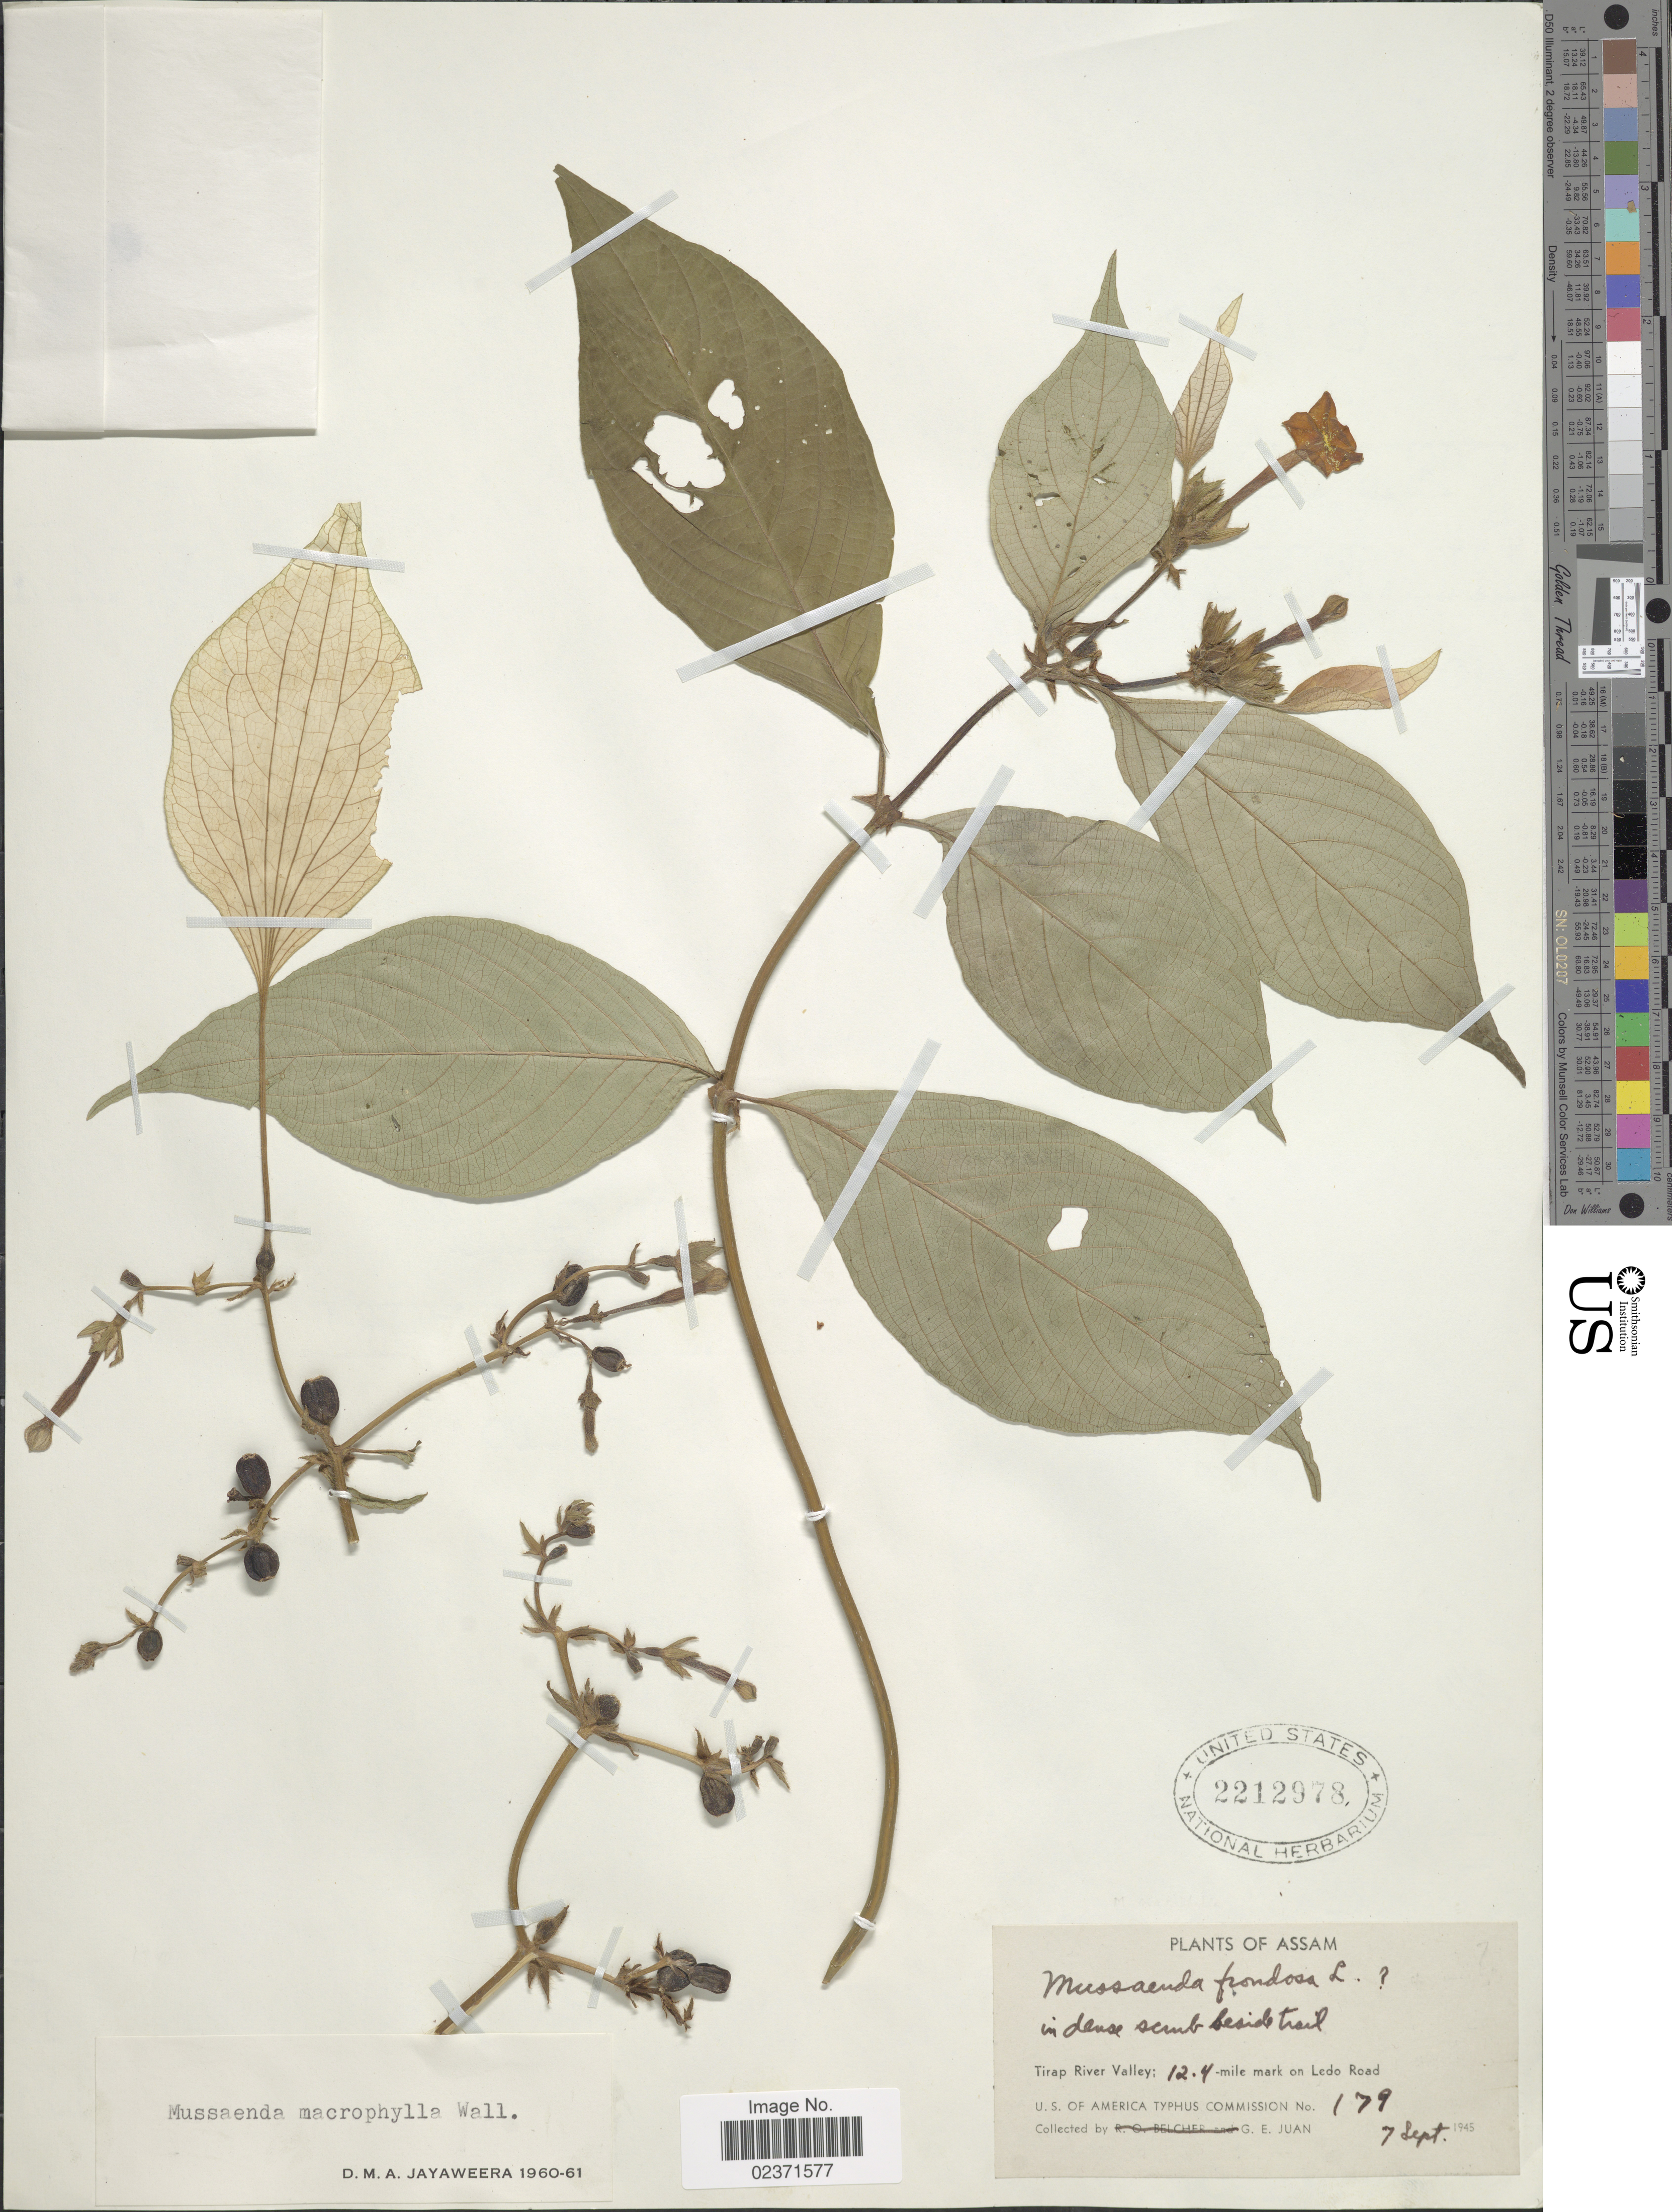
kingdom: Plantae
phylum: Tracheophyta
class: Magnoliopsida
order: Gentianales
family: Rubiaceae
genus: Mussaenda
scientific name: Mussaenda macrophylla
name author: Wall.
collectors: G. Juan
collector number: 179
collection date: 1945-09-07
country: India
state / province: Assam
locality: Tirap River Valley; 12.4 - mile mark on Ledo Road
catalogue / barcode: US 2212978